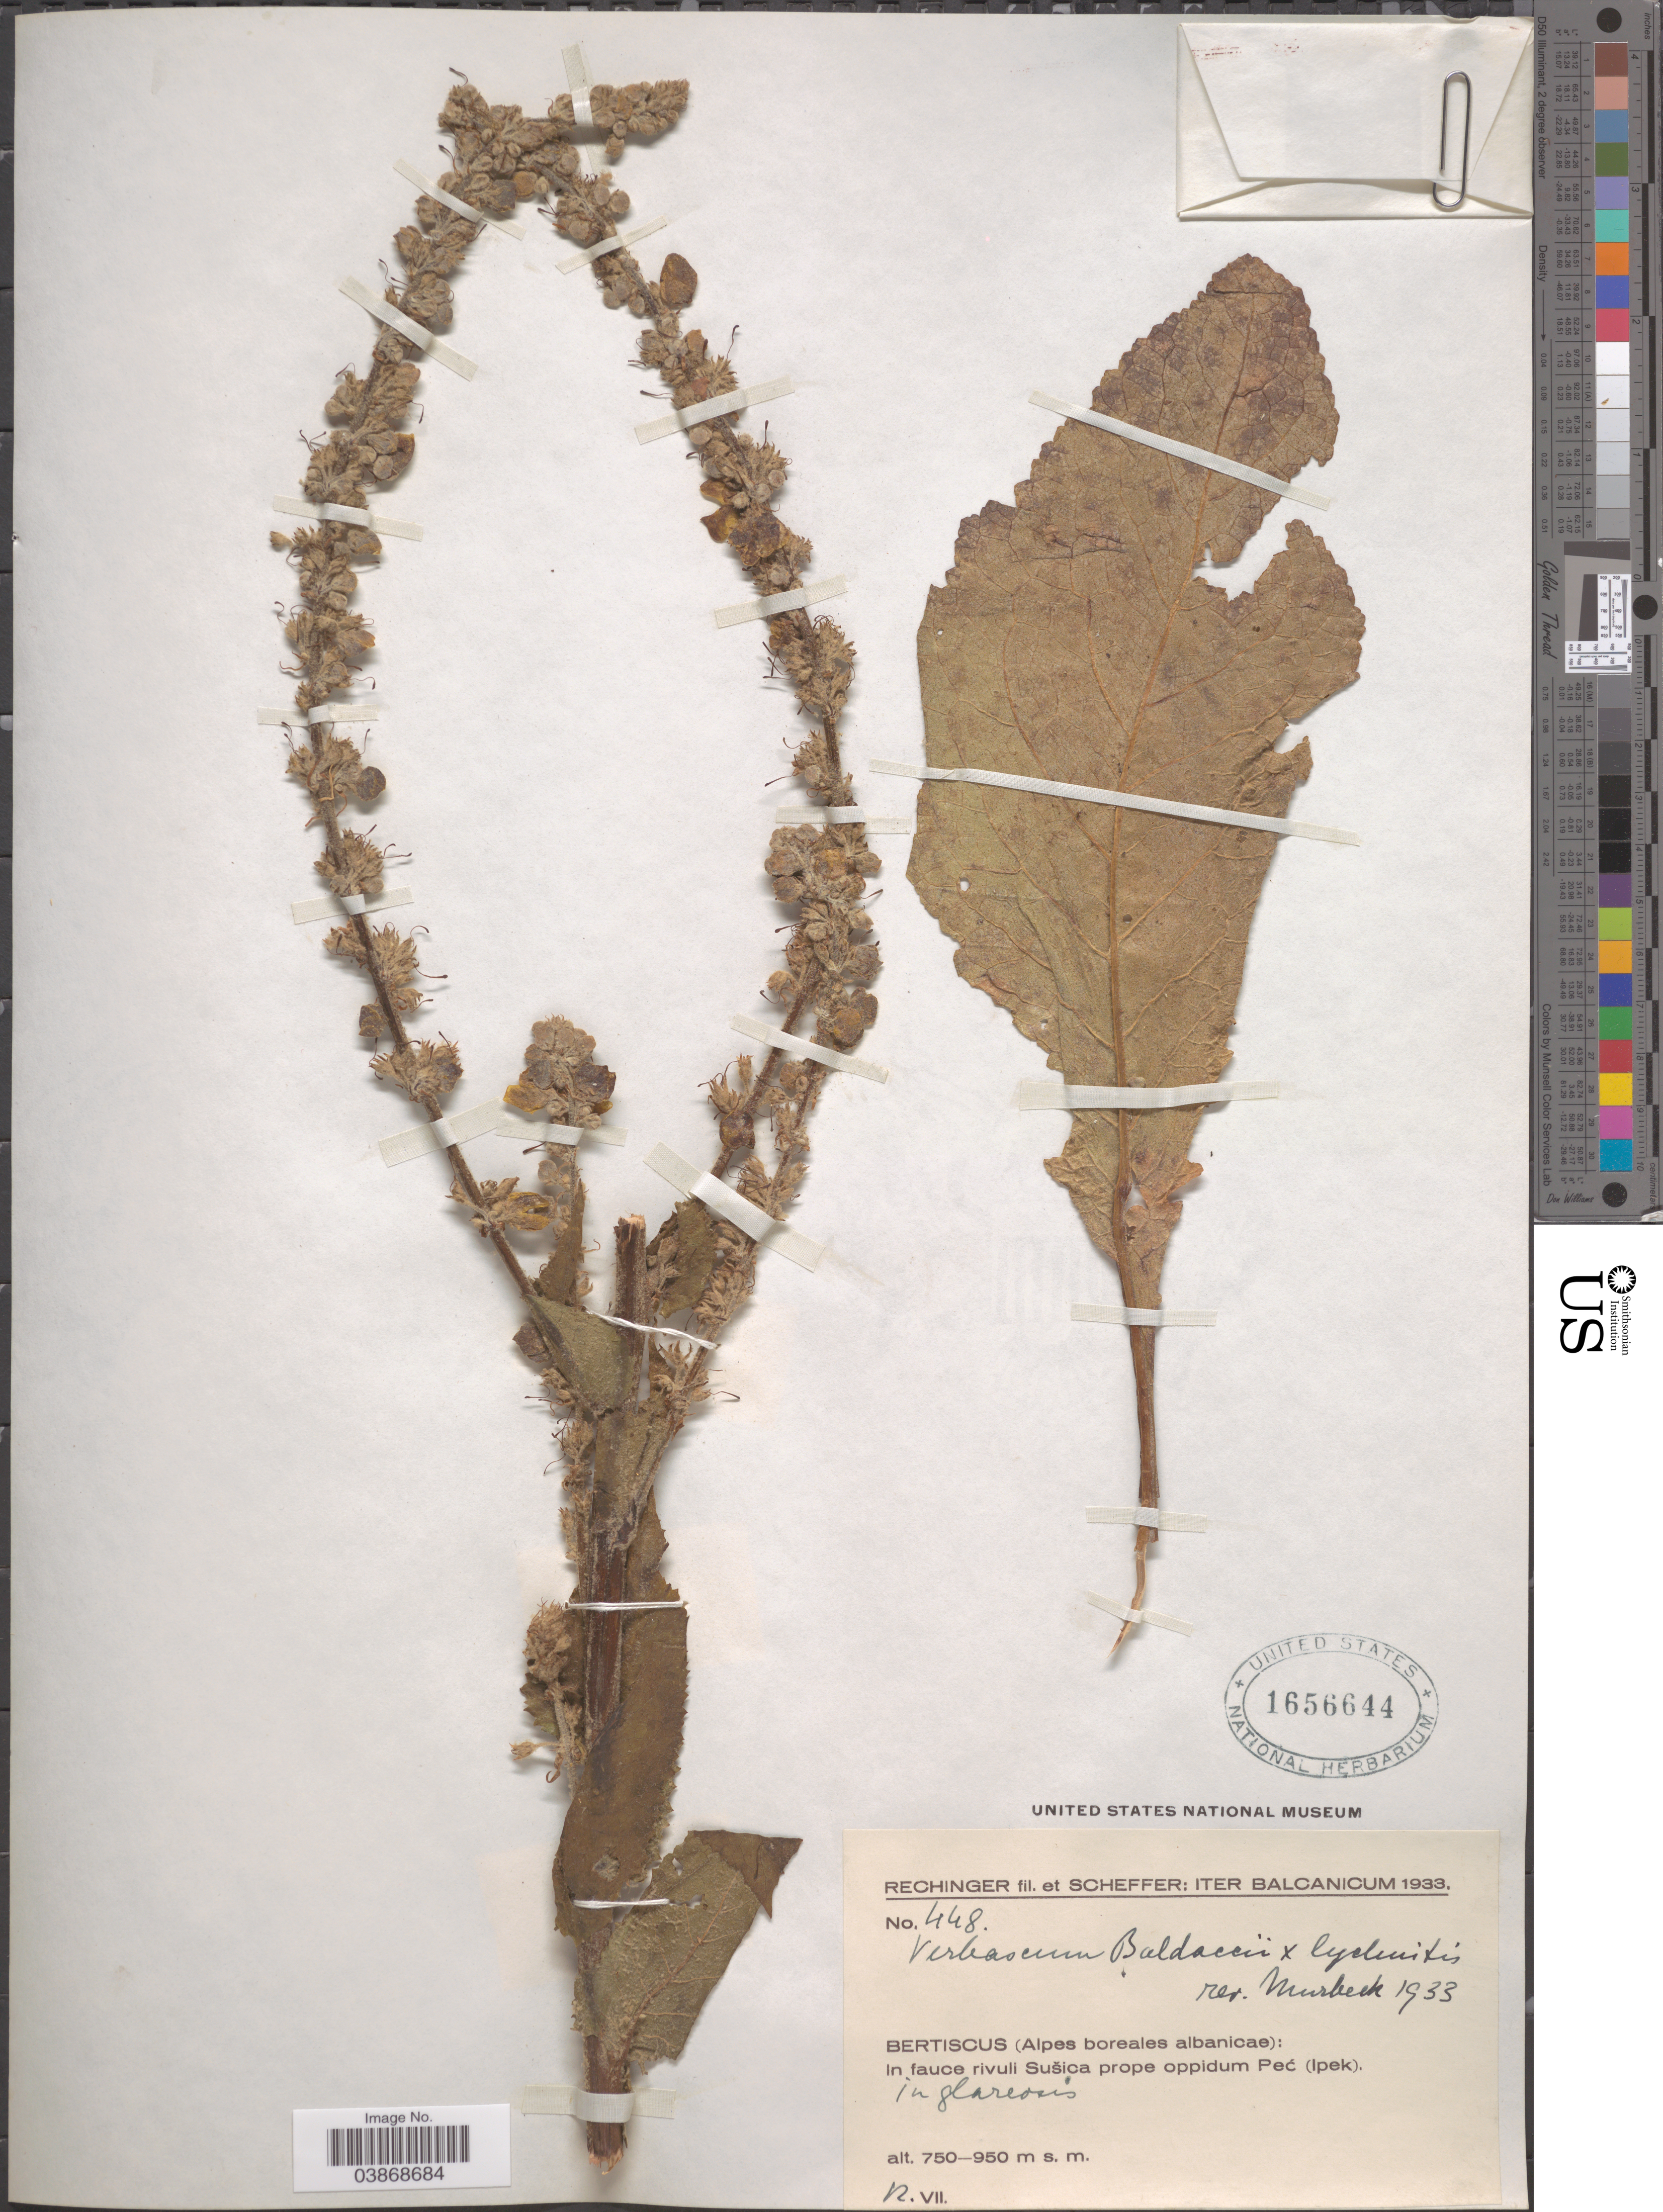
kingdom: Plantae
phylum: Tracheophyta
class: Magnoliopsida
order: Lamiales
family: Scrophulariaceae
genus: Verbascum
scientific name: Verbascum baldaccii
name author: Degen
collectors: -- Rechinger & Scheffer, --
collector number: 448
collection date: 1933-07-12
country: Kosovo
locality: Bertiscus (Alpes boreales albanicae): In fauce rivuli Sušica prope oppidum Peć (Ipek).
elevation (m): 750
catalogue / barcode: US 1656644